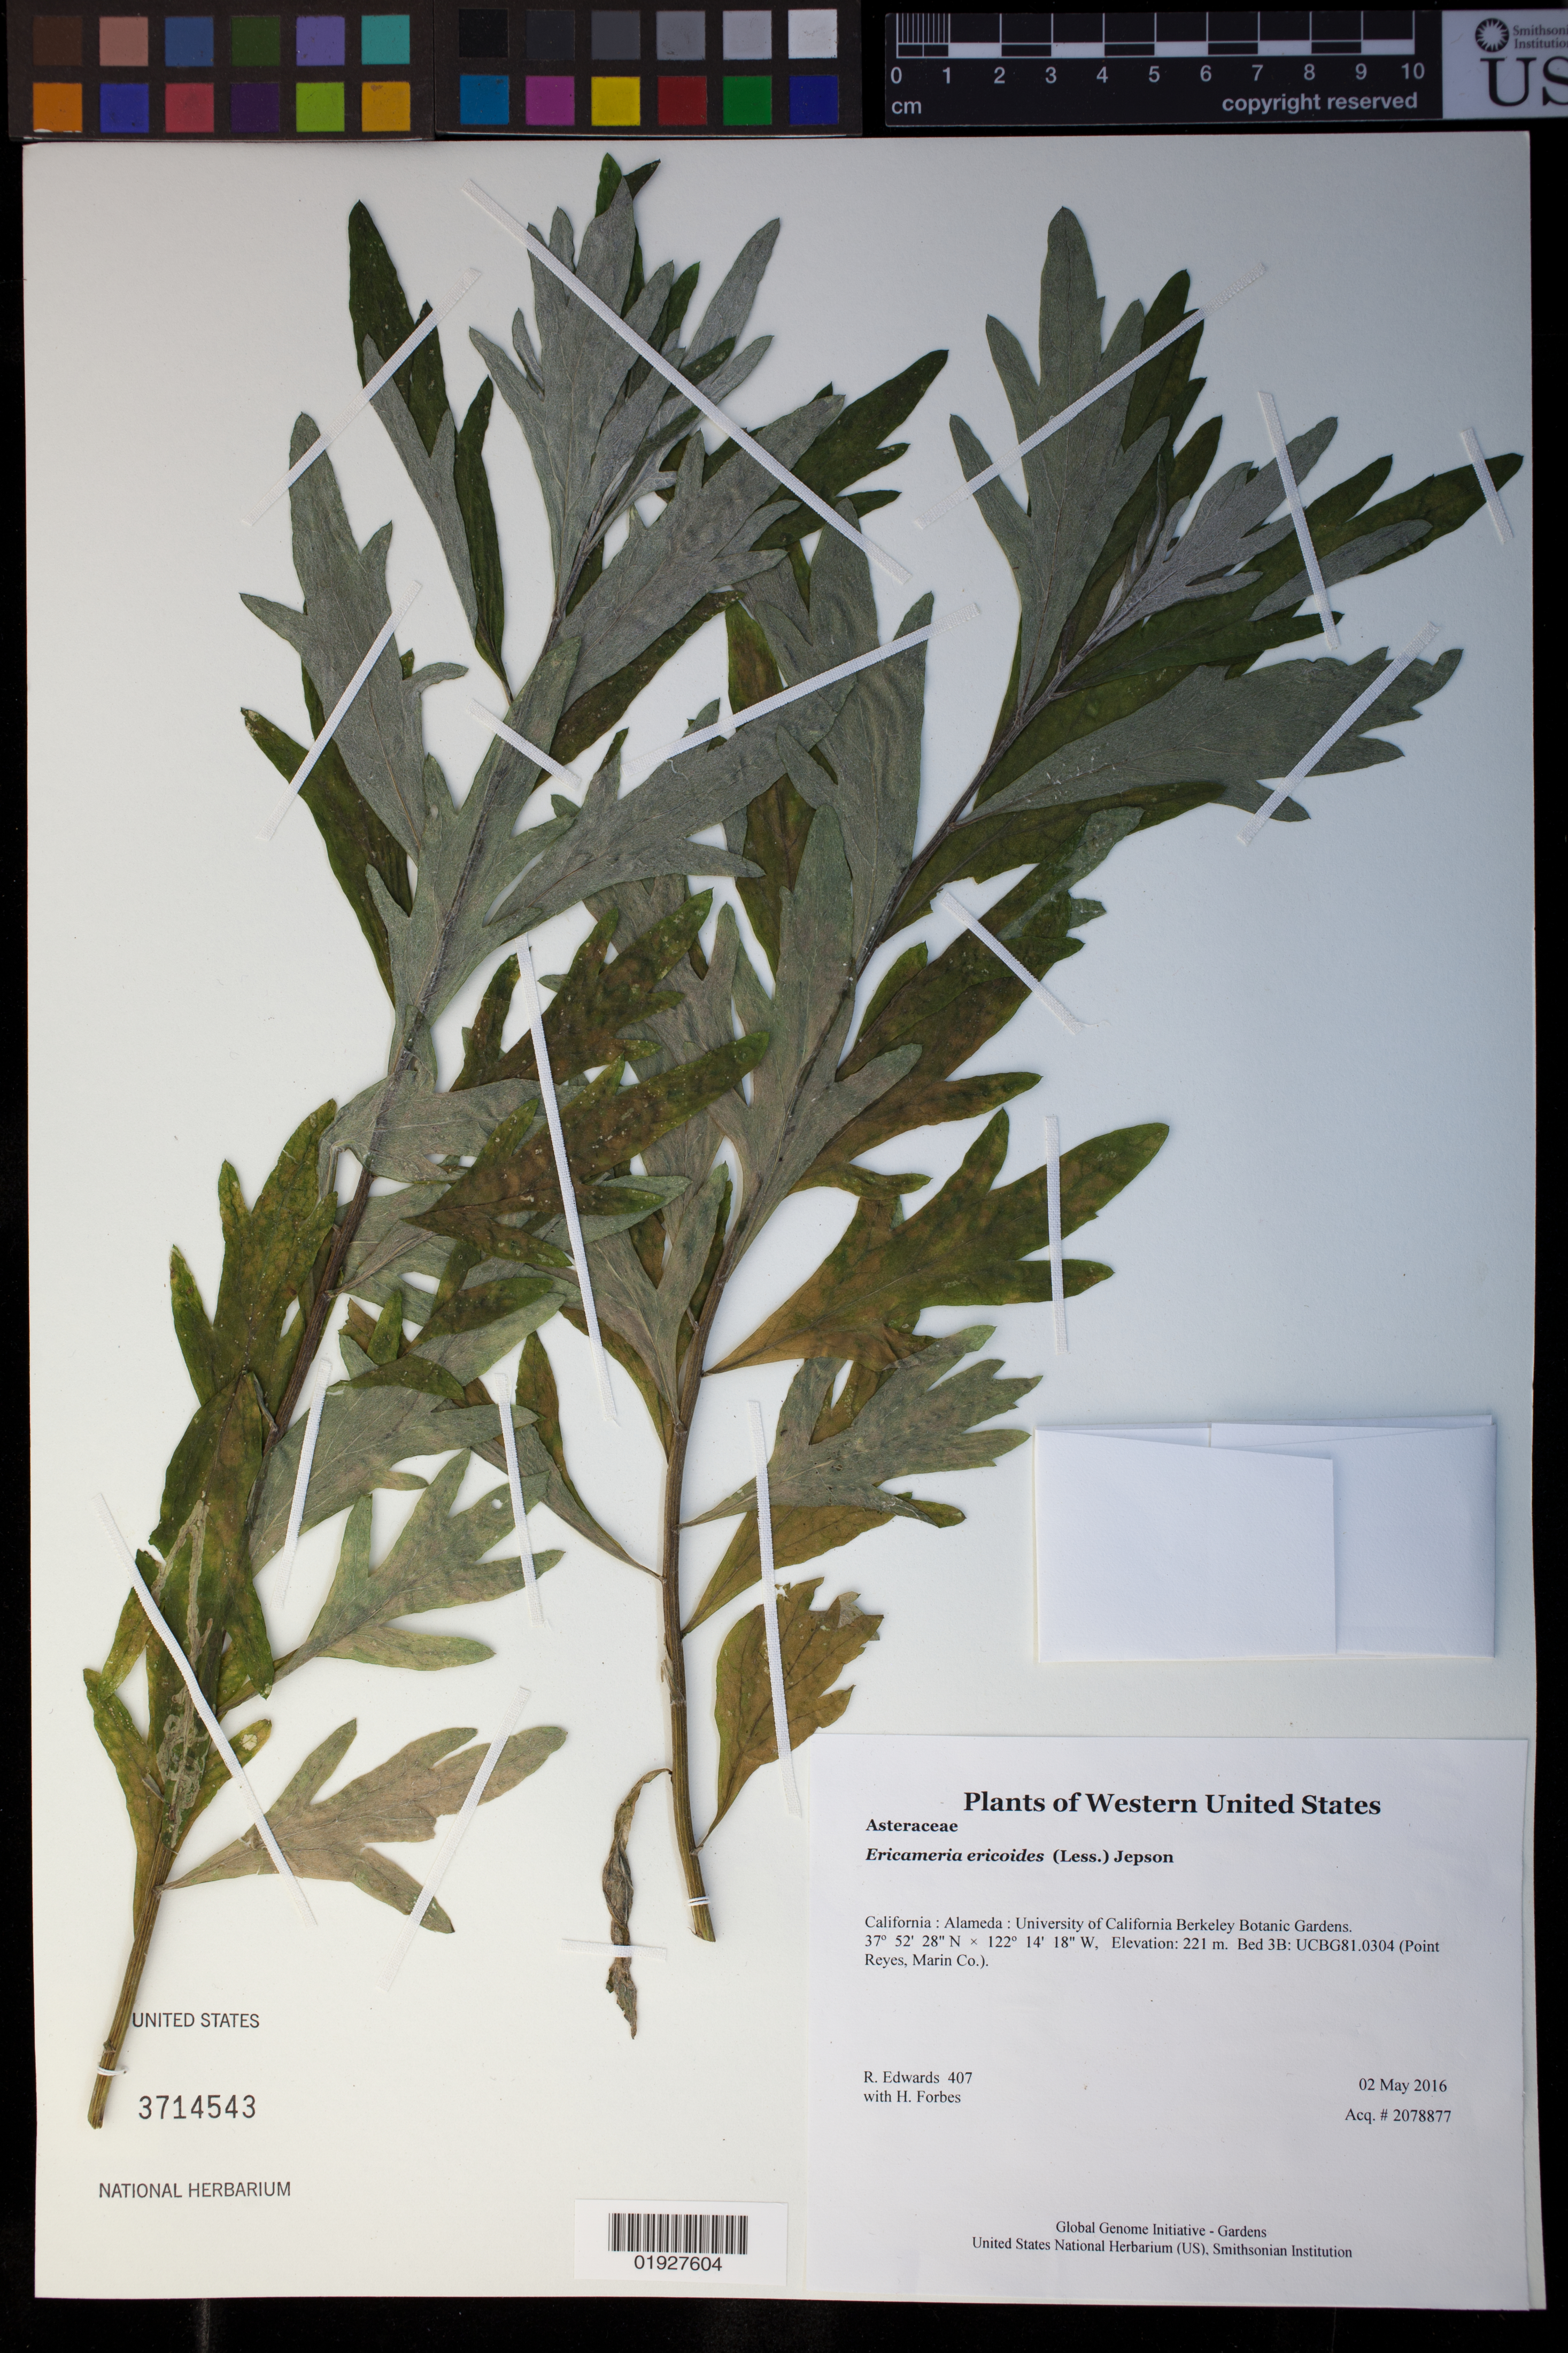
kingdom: Plantae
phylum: Tracheophyta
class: Magnoliopsida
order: Asterales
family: Asteraceae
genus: Ericameria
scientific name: Ericameria ericoides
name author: (Less.) Nutt. ex Jeps.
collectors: H. Forbes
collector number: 407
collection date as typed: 2 May 2016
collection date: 2016-05-02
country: United States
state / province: California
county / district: Alameda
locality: University of California Berkeley Botanic Gardens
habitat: Bed 3B: UCBG81.0304 (Point Reyes, Marin Co.)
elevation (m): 221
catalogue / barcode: US 3714543